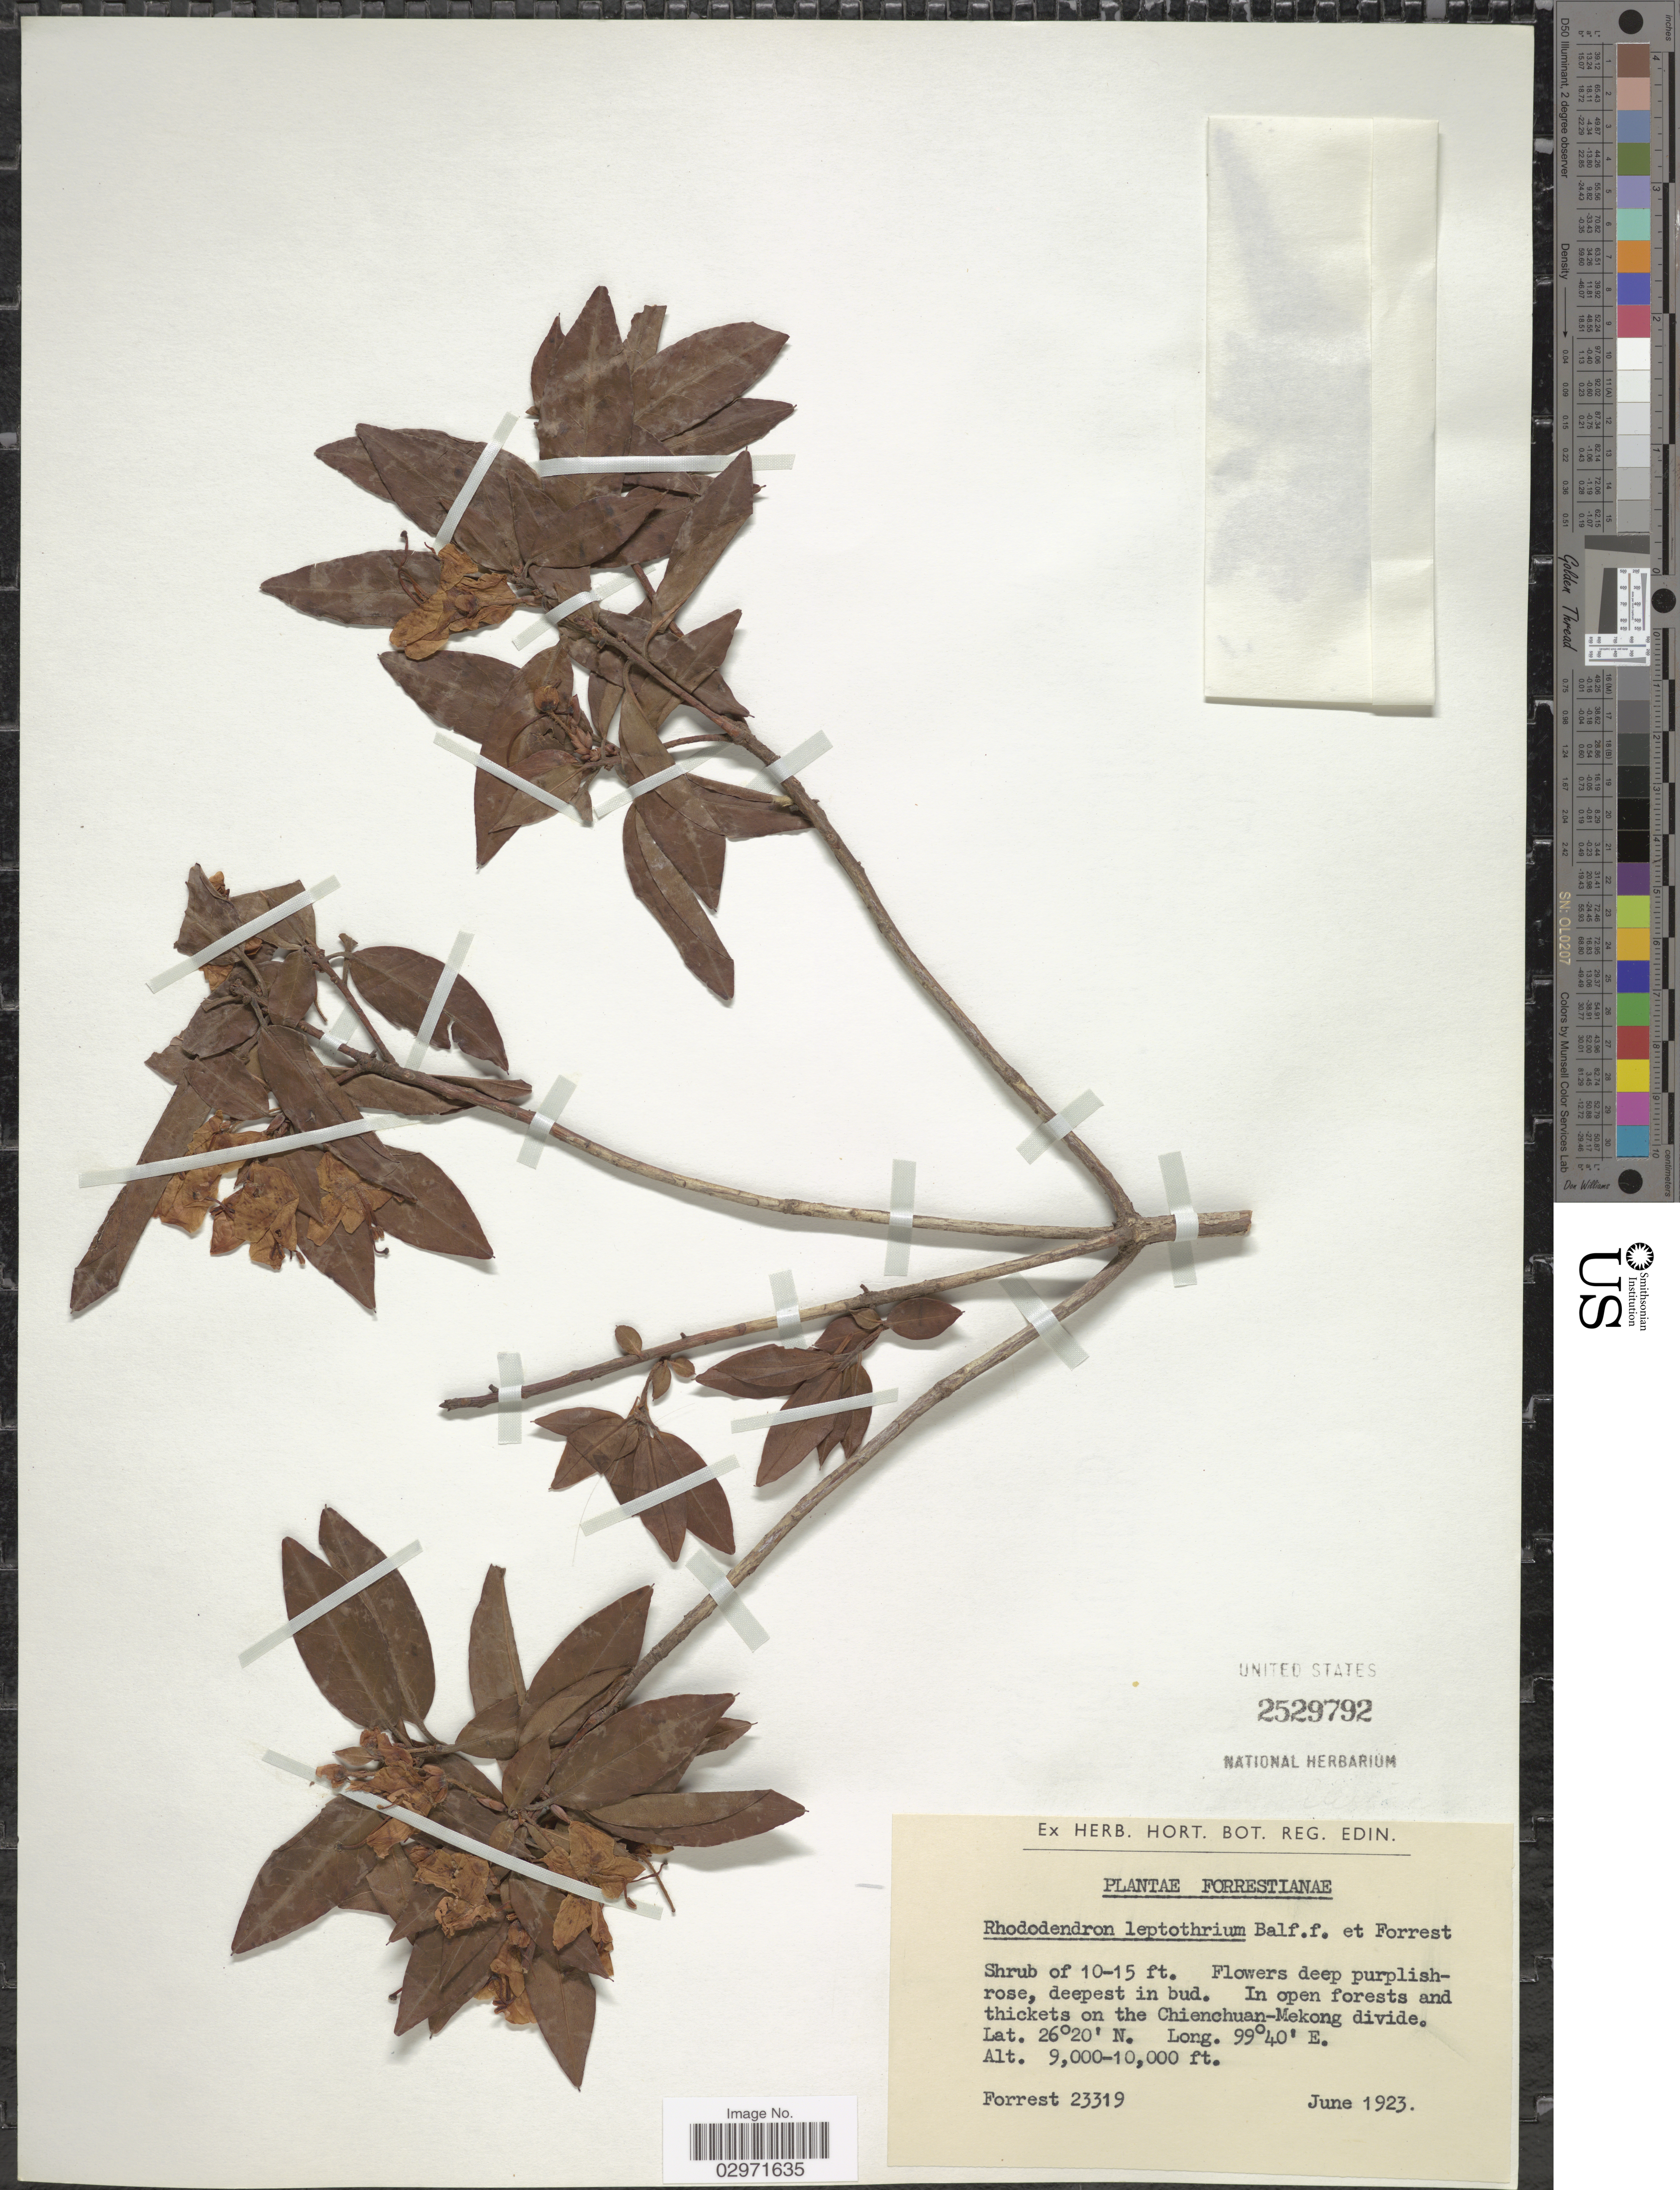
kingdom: Plantae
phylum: Tracheophyta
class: Magnoliopsida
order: Ericales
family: Ericaceae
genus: Rhododendron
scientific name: Rhododendron leptothrium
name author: Balf. f. & Forrest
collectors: -. Forrest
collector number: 23319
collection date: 1923-06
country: China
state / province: Yunnan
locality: On the Chienchuan-Mekong divide.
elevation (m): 2743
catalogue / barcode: US 2529792